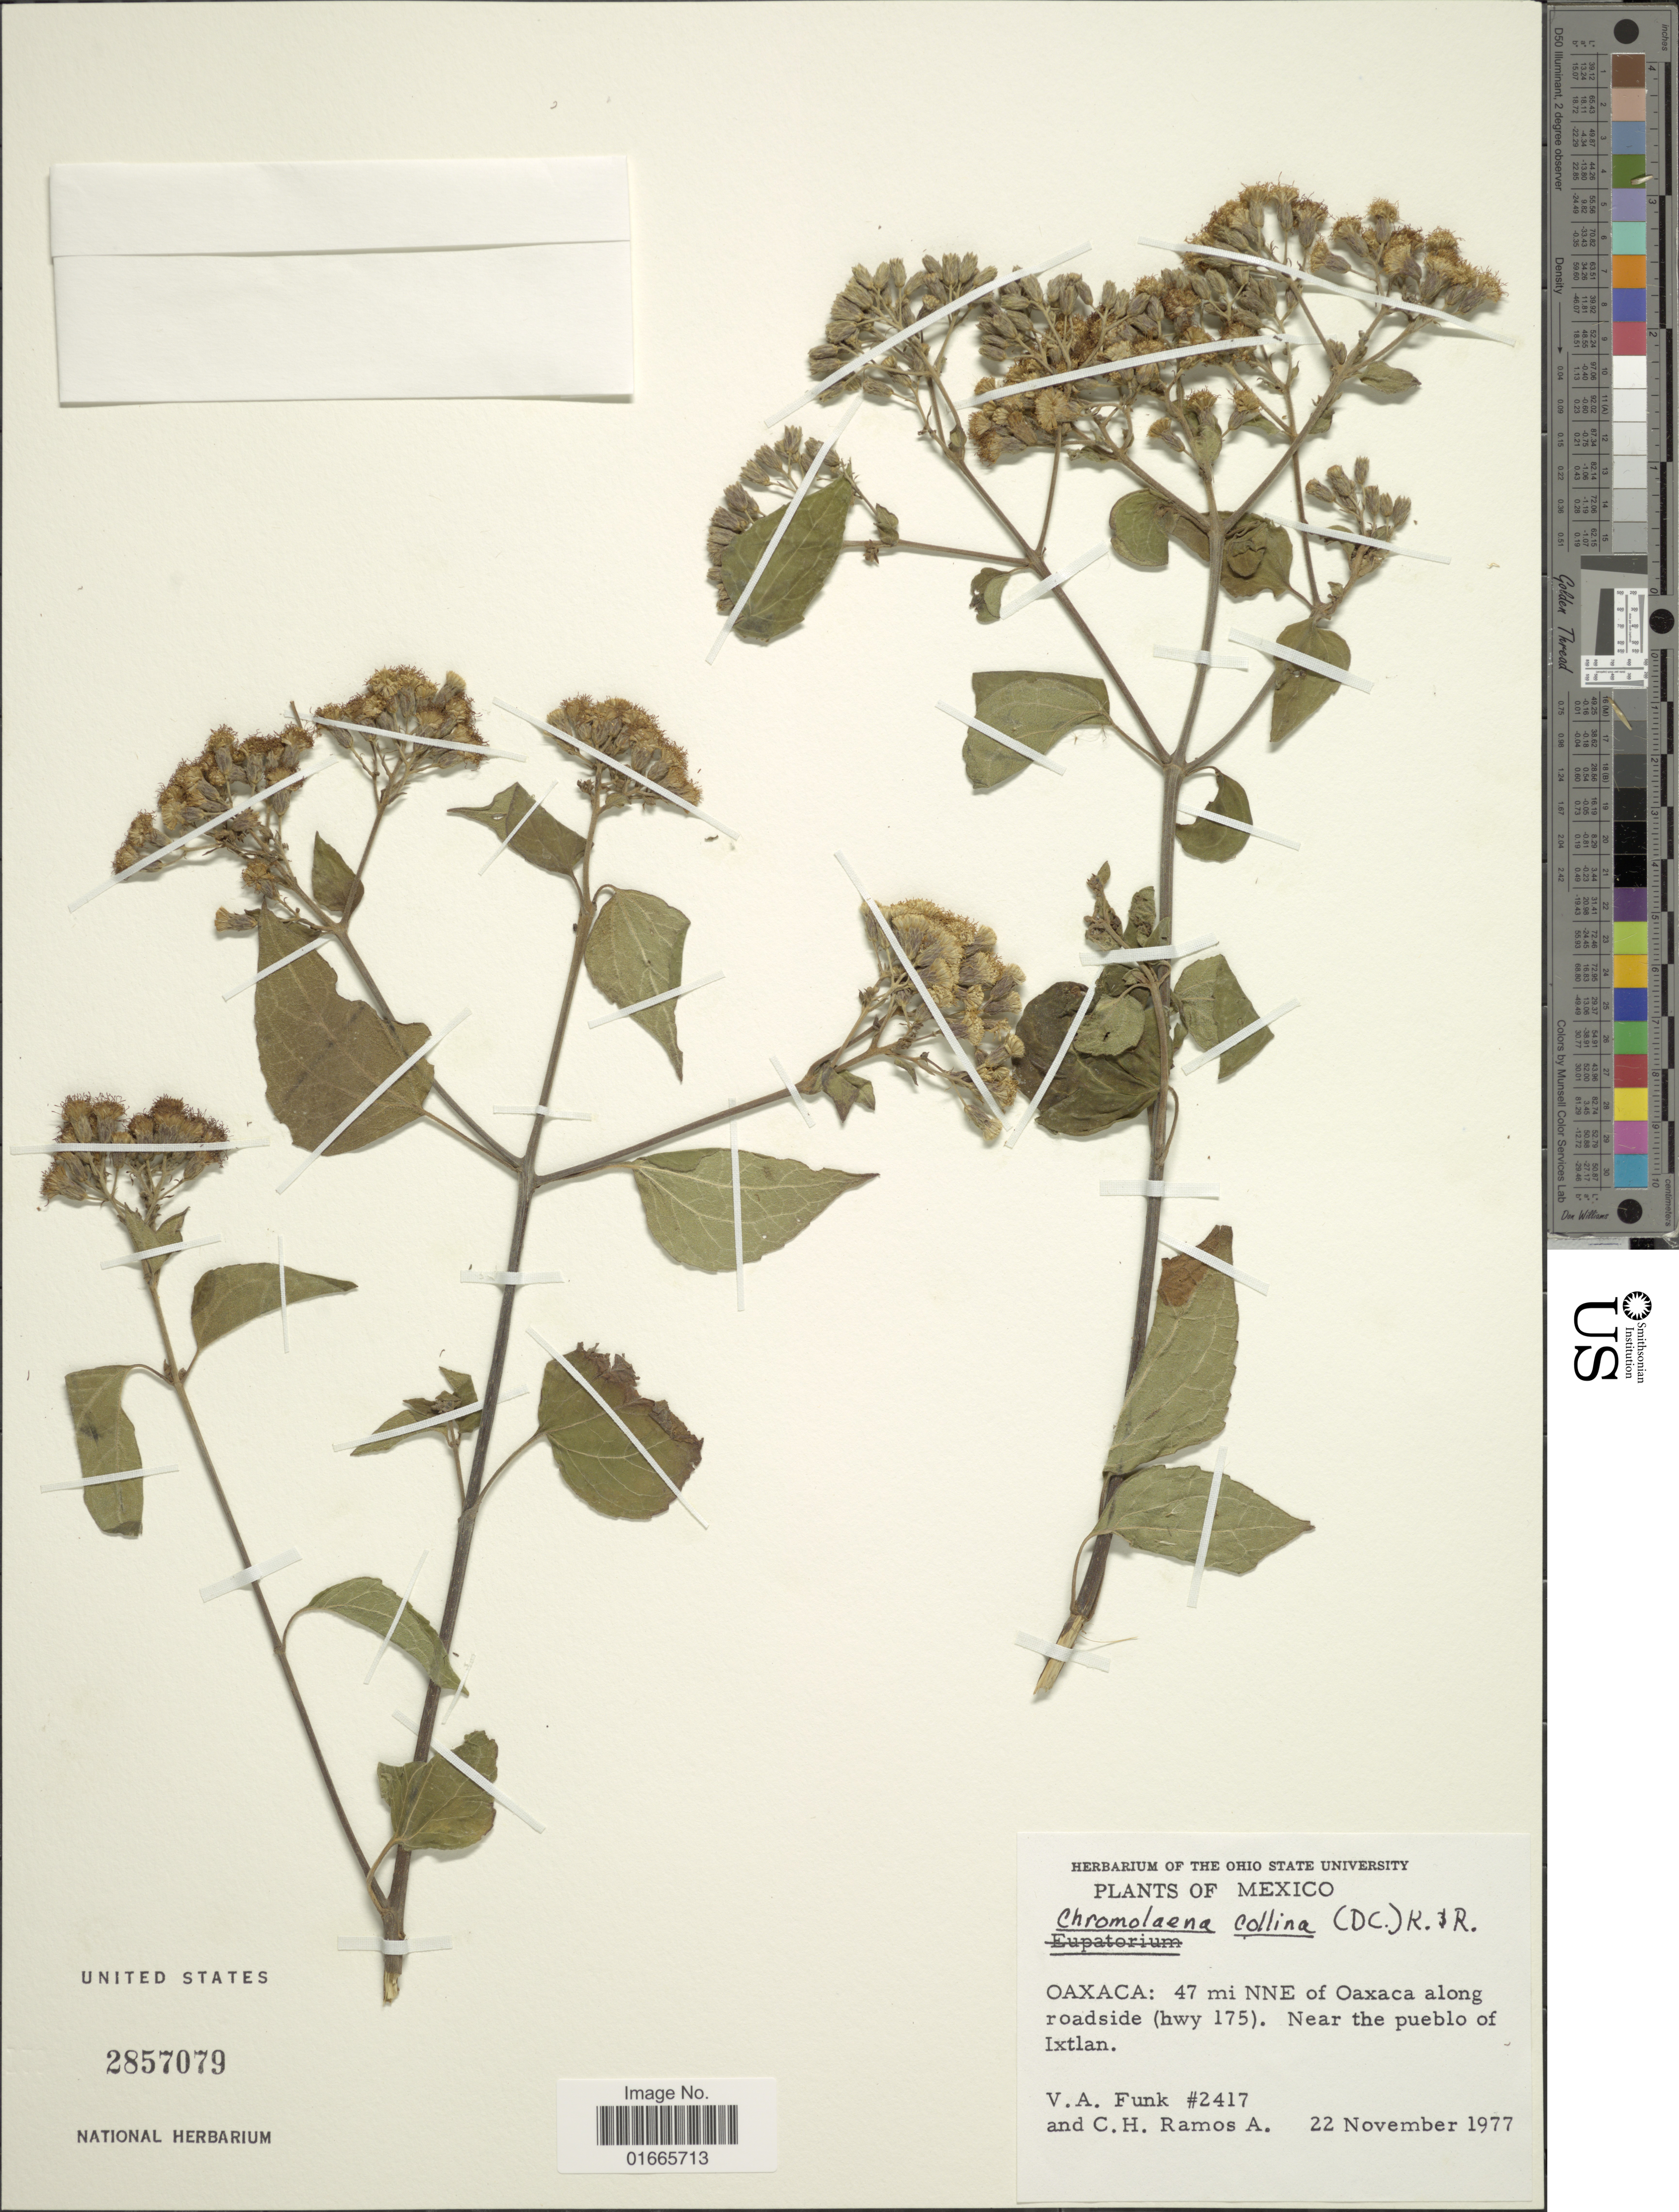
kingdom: Plantae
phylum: Tracheophyta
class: Magnoliopsida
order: Asterales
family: Asteraceae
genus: Chromolaena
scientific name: Chromolaena collina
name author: (DC.) R.M. King & H. Rob.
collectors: V. Funk & C. Ramos A.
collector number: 2417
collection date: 1977-11-22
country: Mexico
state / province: Oaxaca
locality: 47 mi NNE of Oaxaca along roadside (hwy 175). Near the pueblo of Ixtlan.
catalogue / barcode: US 2857079